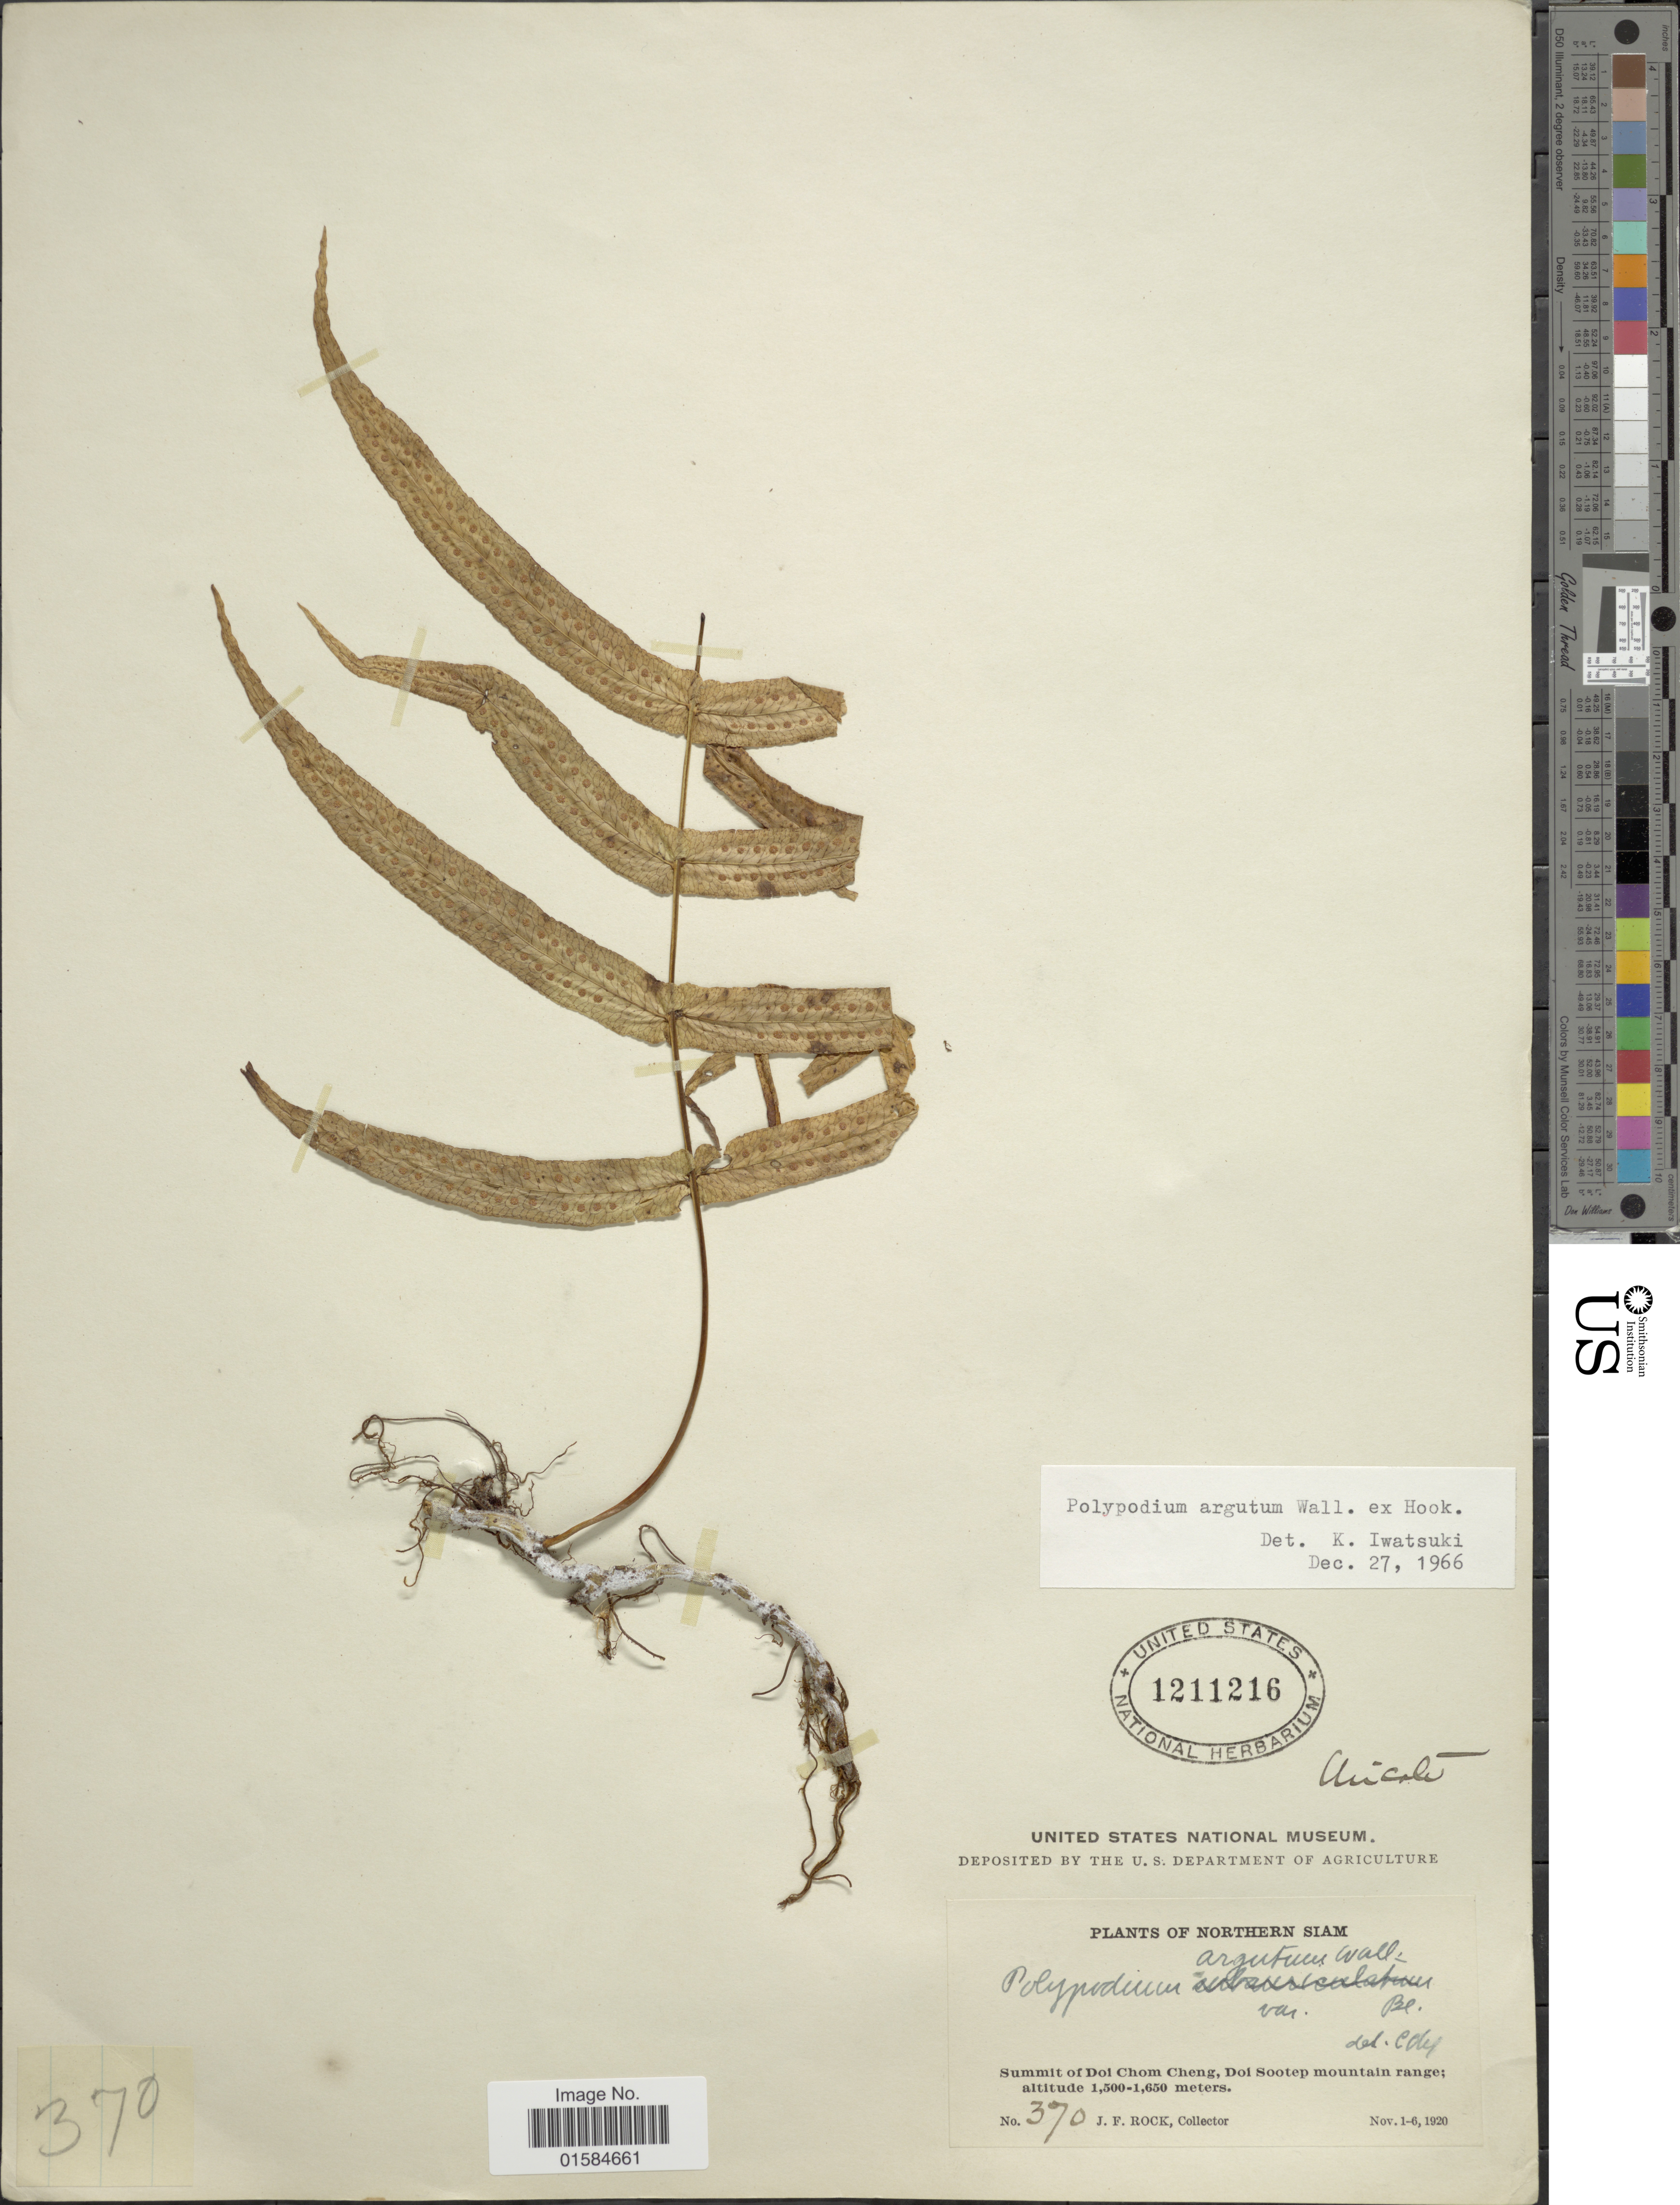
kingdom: Plantae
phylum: Tracheophyta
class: Polypodiopsida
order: Polypodiales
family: Polypodiaceae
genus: Goniophlebium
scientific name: Goniophlebium mengtzeense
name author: (Christ) Rödl-Linder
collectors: J. Rock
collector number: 370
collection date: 1920-11-01/1920-11-06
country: Thailand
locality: Northern Siam, summit of Doi Chom Cheng, Doi Sootep mountain range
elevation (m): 1500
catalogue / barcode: US 1211216